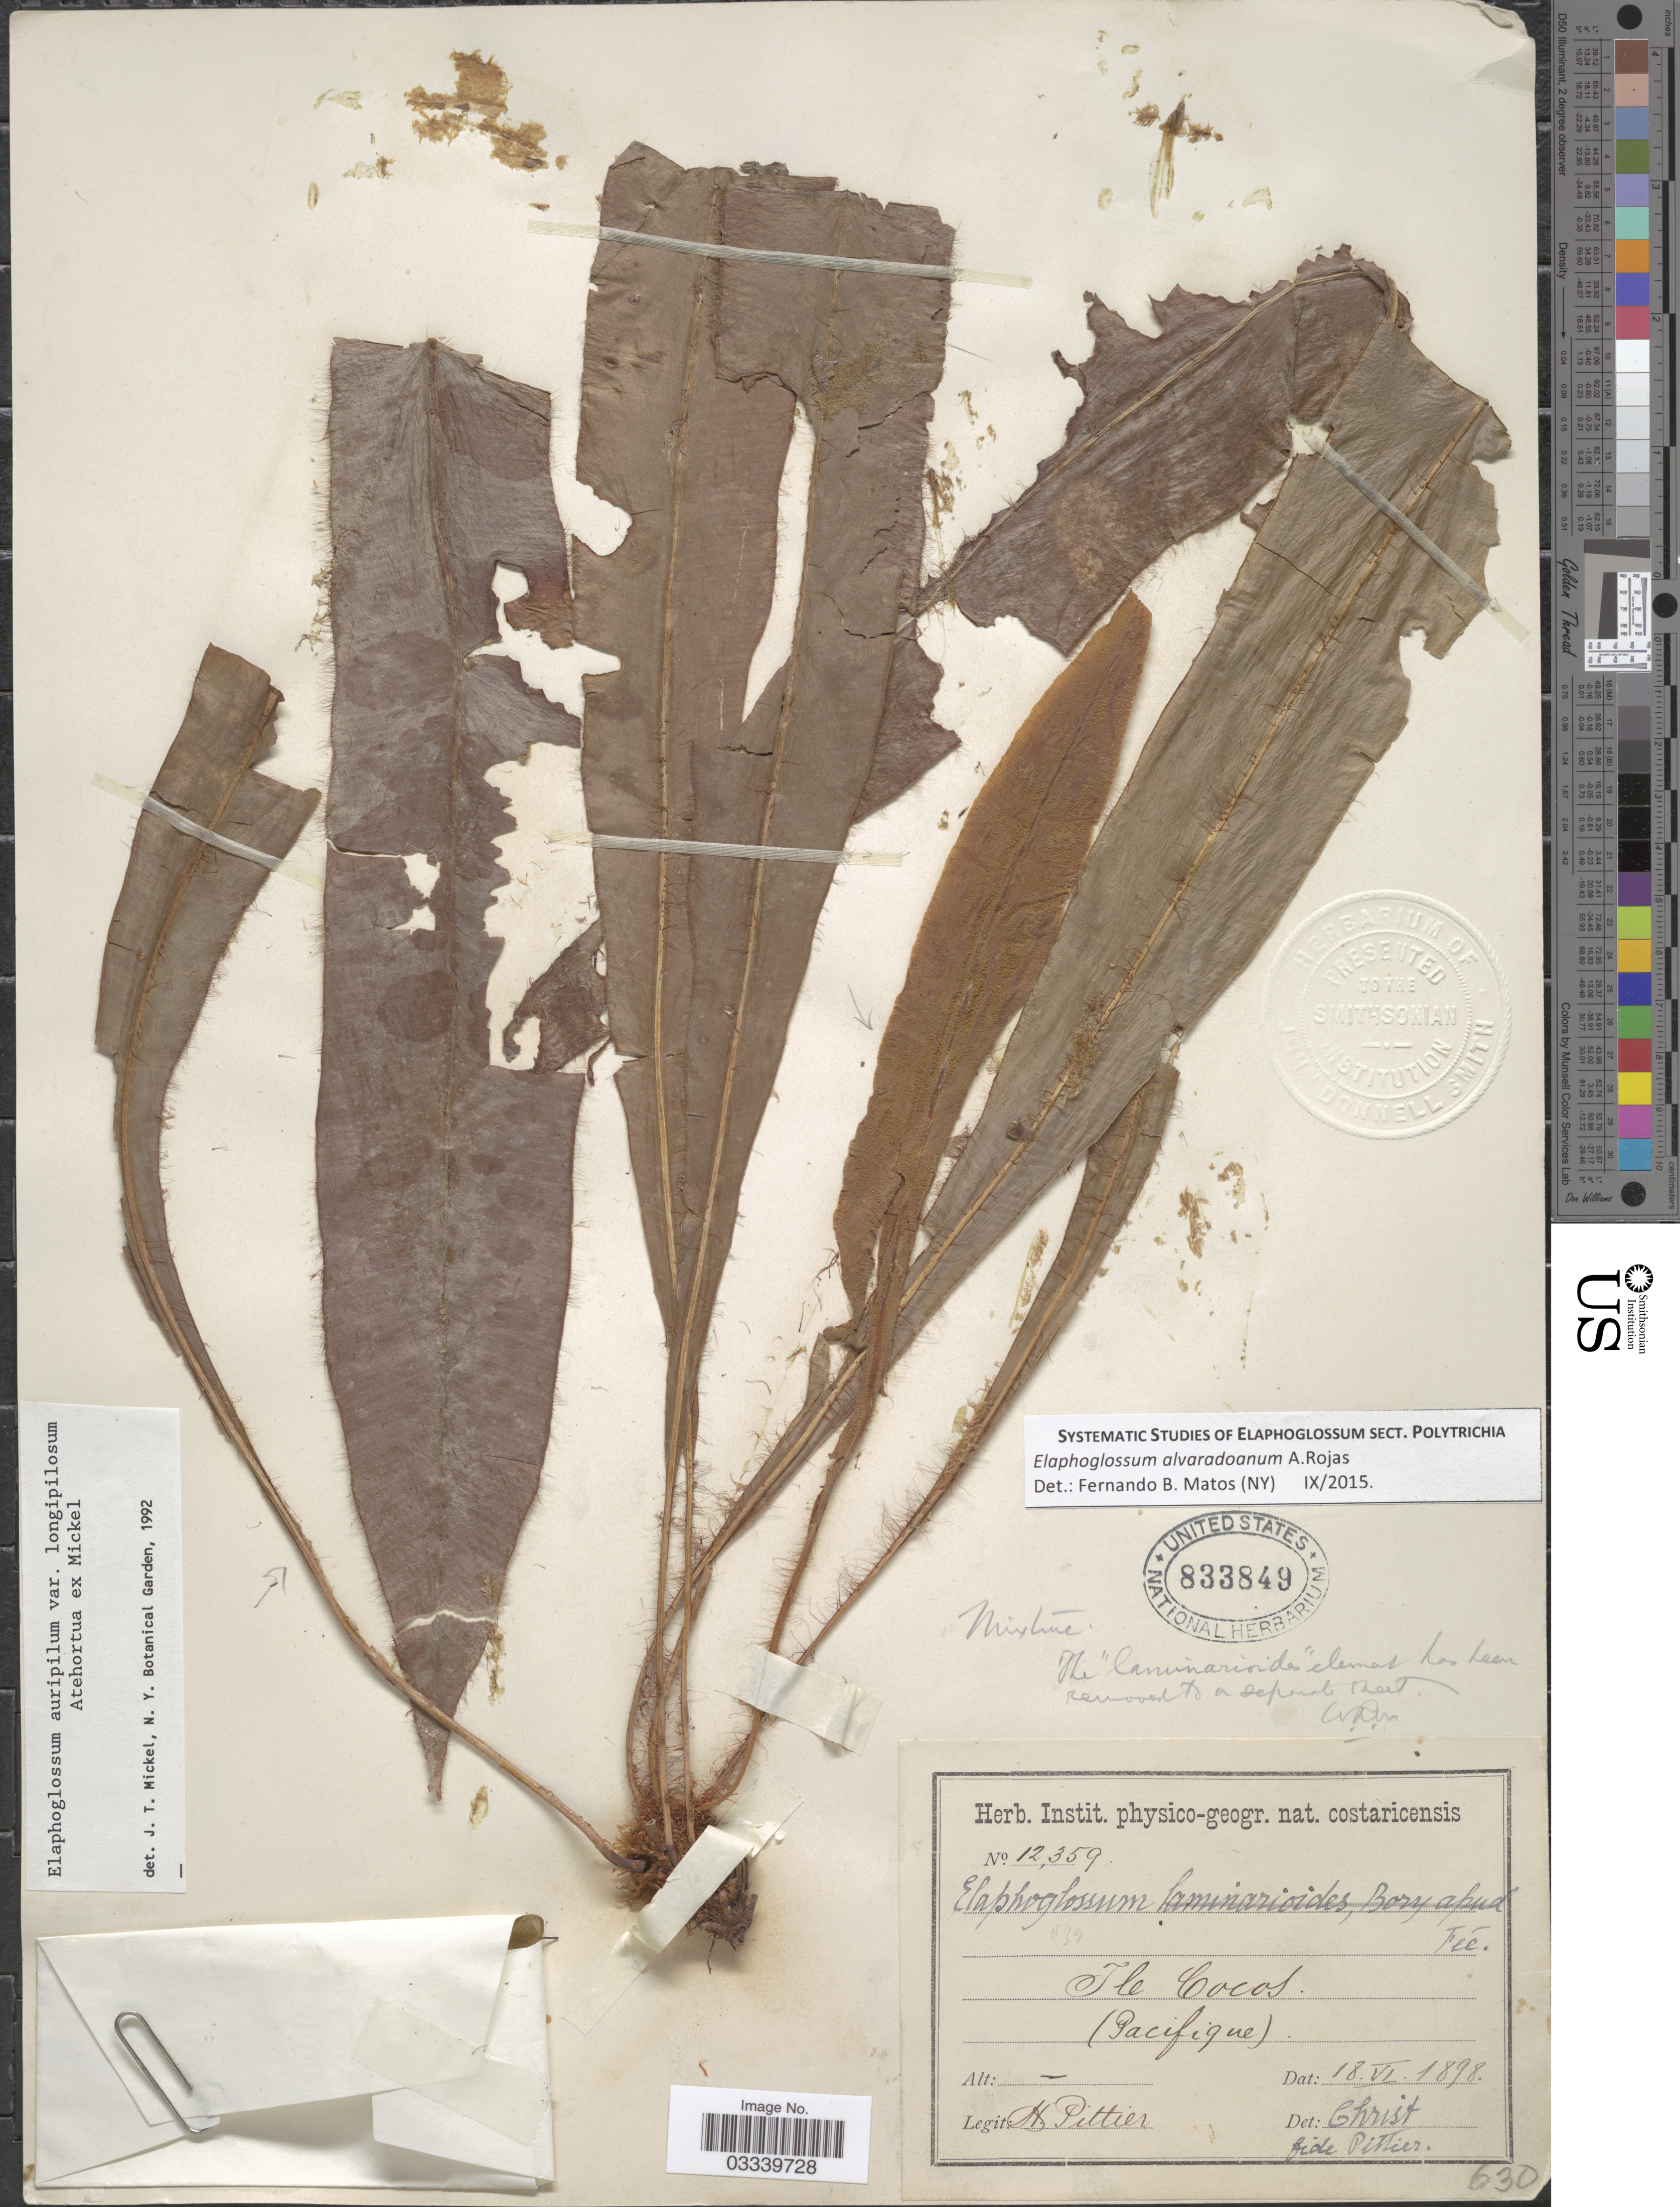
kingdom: Plantae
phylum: Tracheophyta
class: Polypodiopsida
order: Polypodiales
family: Dryopteridaceae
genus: Elaphoglossum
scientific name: Elaphoglossum alvaradoanum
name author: A. Rojas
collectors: H. F. Pittier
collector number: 12359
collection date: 1898-06-18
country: Costa Rica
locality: Ile Cocos. (Pacifique).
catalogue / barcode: US 833849